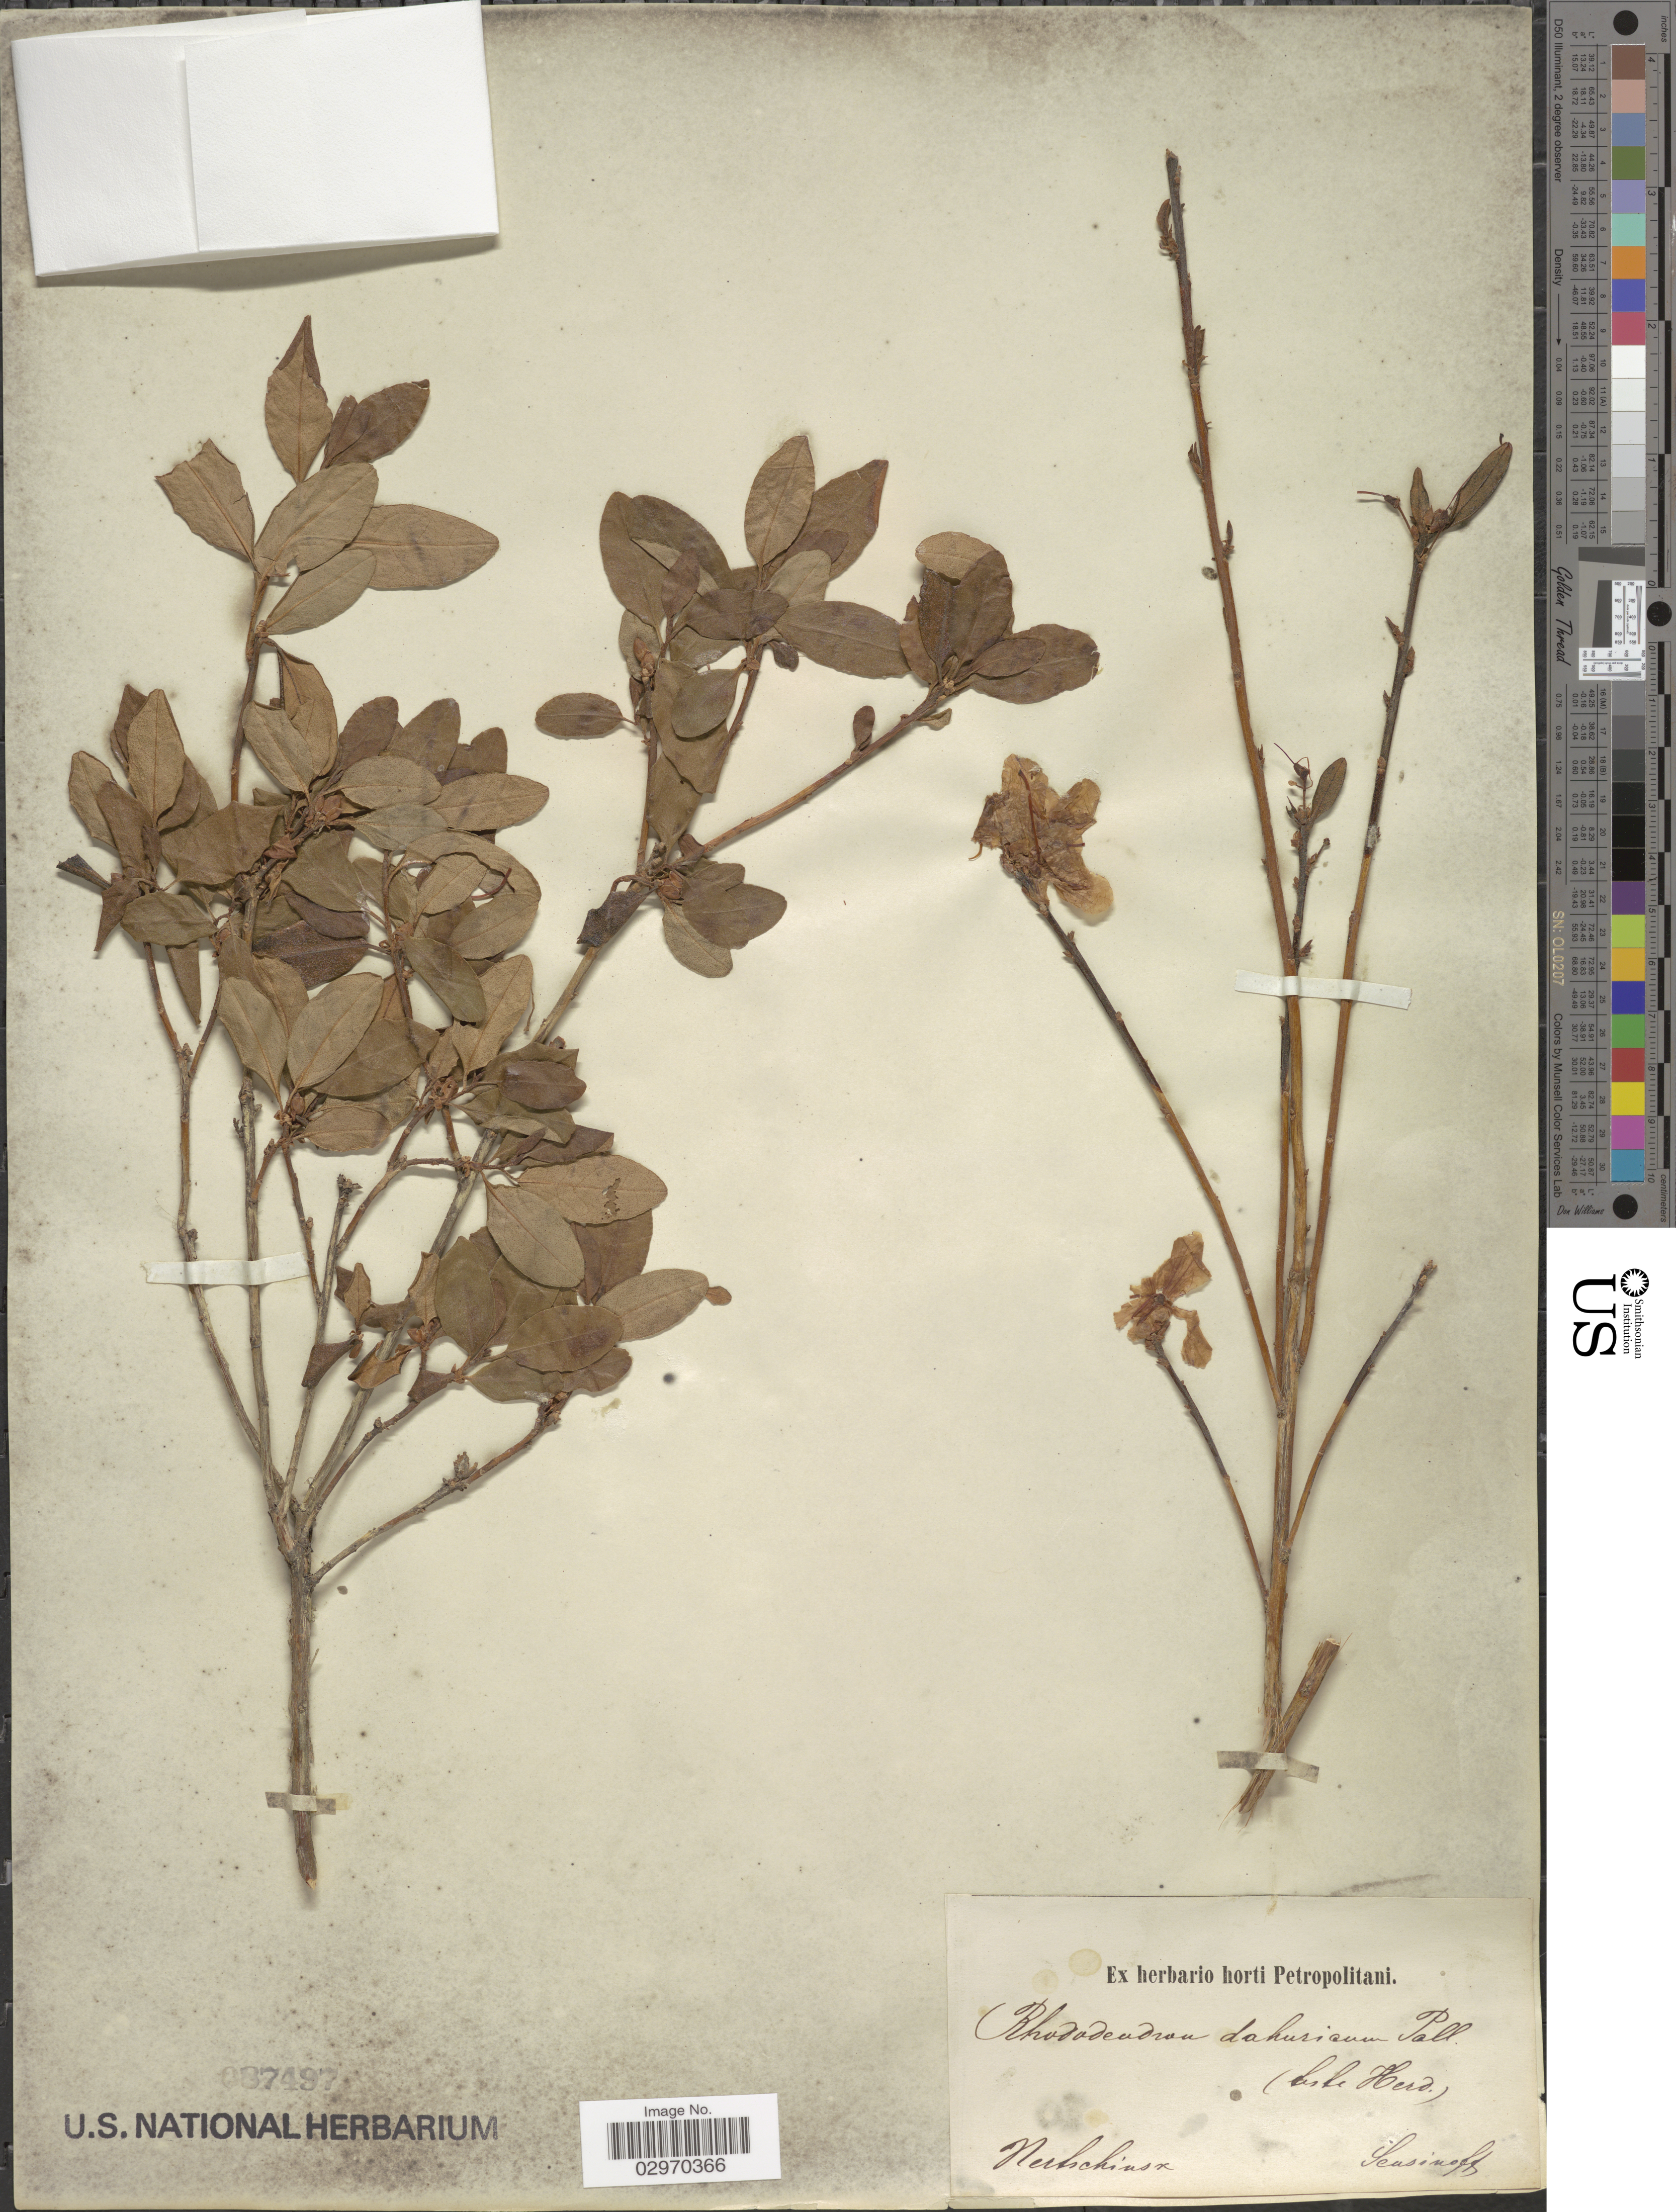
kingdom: Plantae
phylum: Tracheophyta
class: Magnoliopsida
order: Ericales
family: Ericaceae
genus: Rhododendron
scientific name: Rhododendron dauricum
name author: L.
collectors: Sensinoff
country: Russian Federation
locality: Nertschinsk.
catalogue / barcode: US 87497